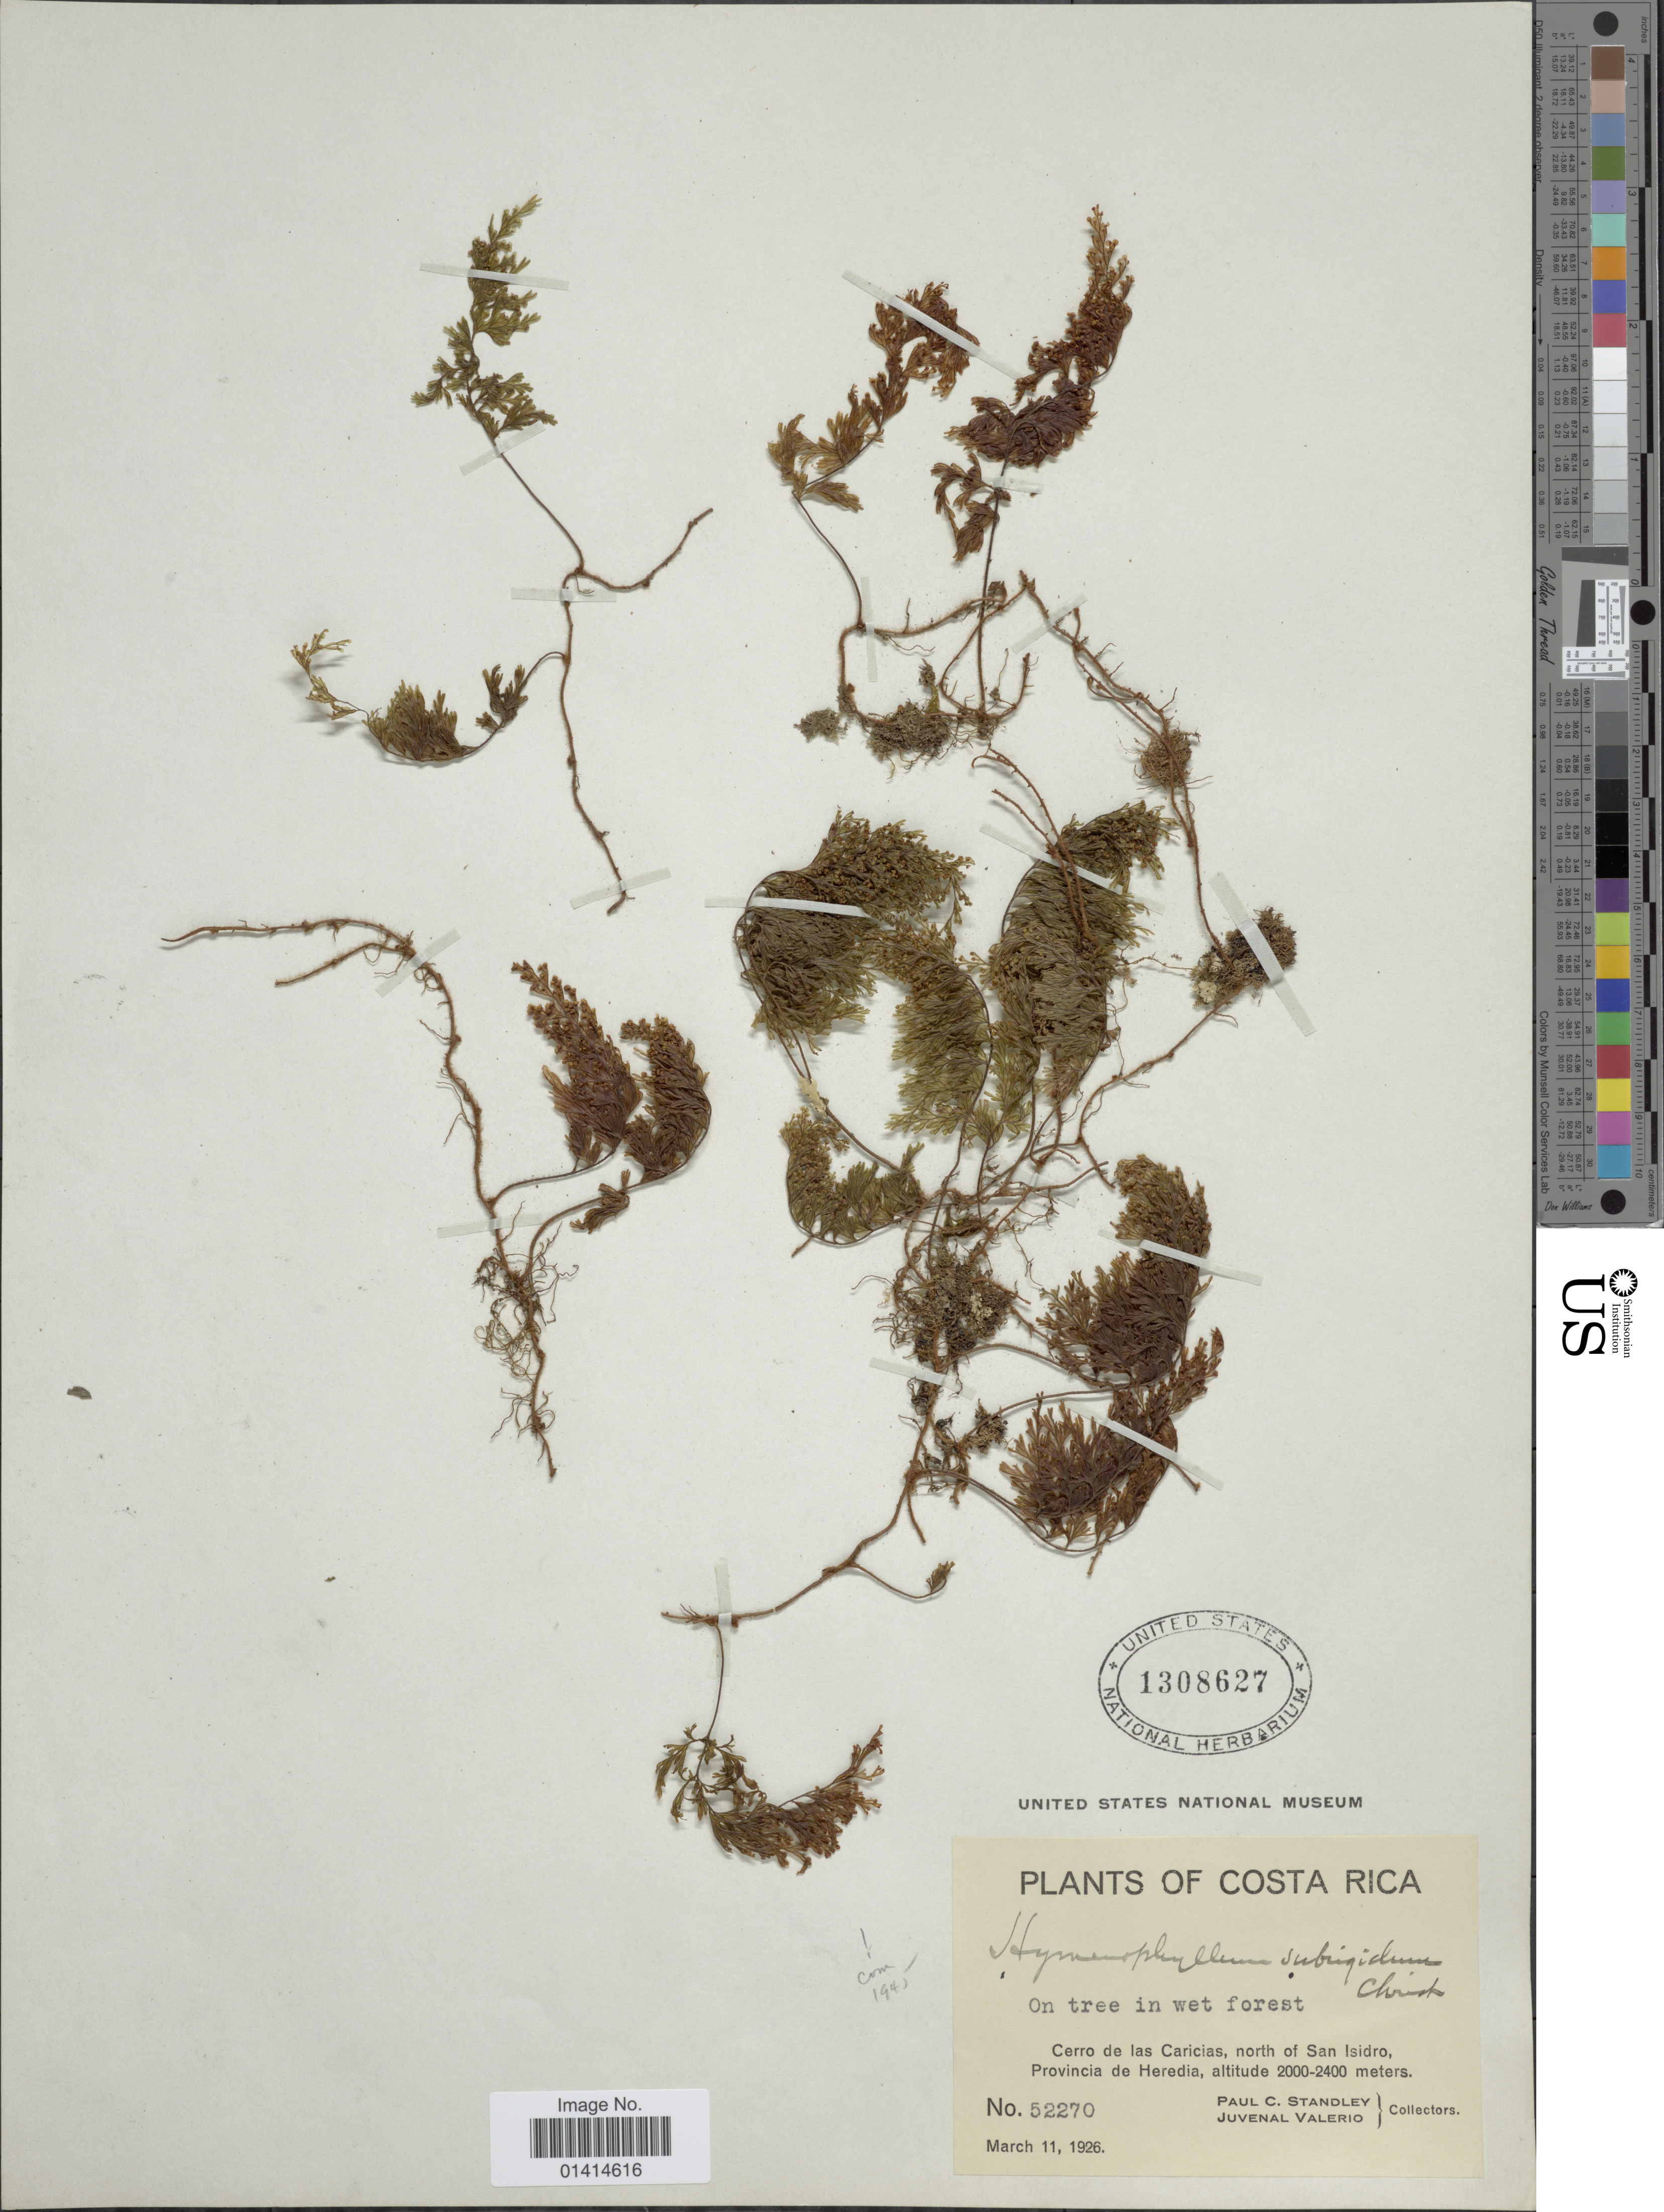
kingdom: Plantae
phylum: Tracheophyta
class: Polypodiopsida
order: Hymenophyllales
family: Hymenophyllaceae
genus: Hymenophyllum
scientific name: Hymenophyllum subrigidum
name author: Christ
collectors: P. C. Standley & J. Valerio R.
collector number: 52270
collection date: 1926-03-11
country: Costa Rica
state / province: Heredia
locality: Cerro de las Caricias, north of San isidro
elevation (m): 2000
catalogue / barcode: US 1308627